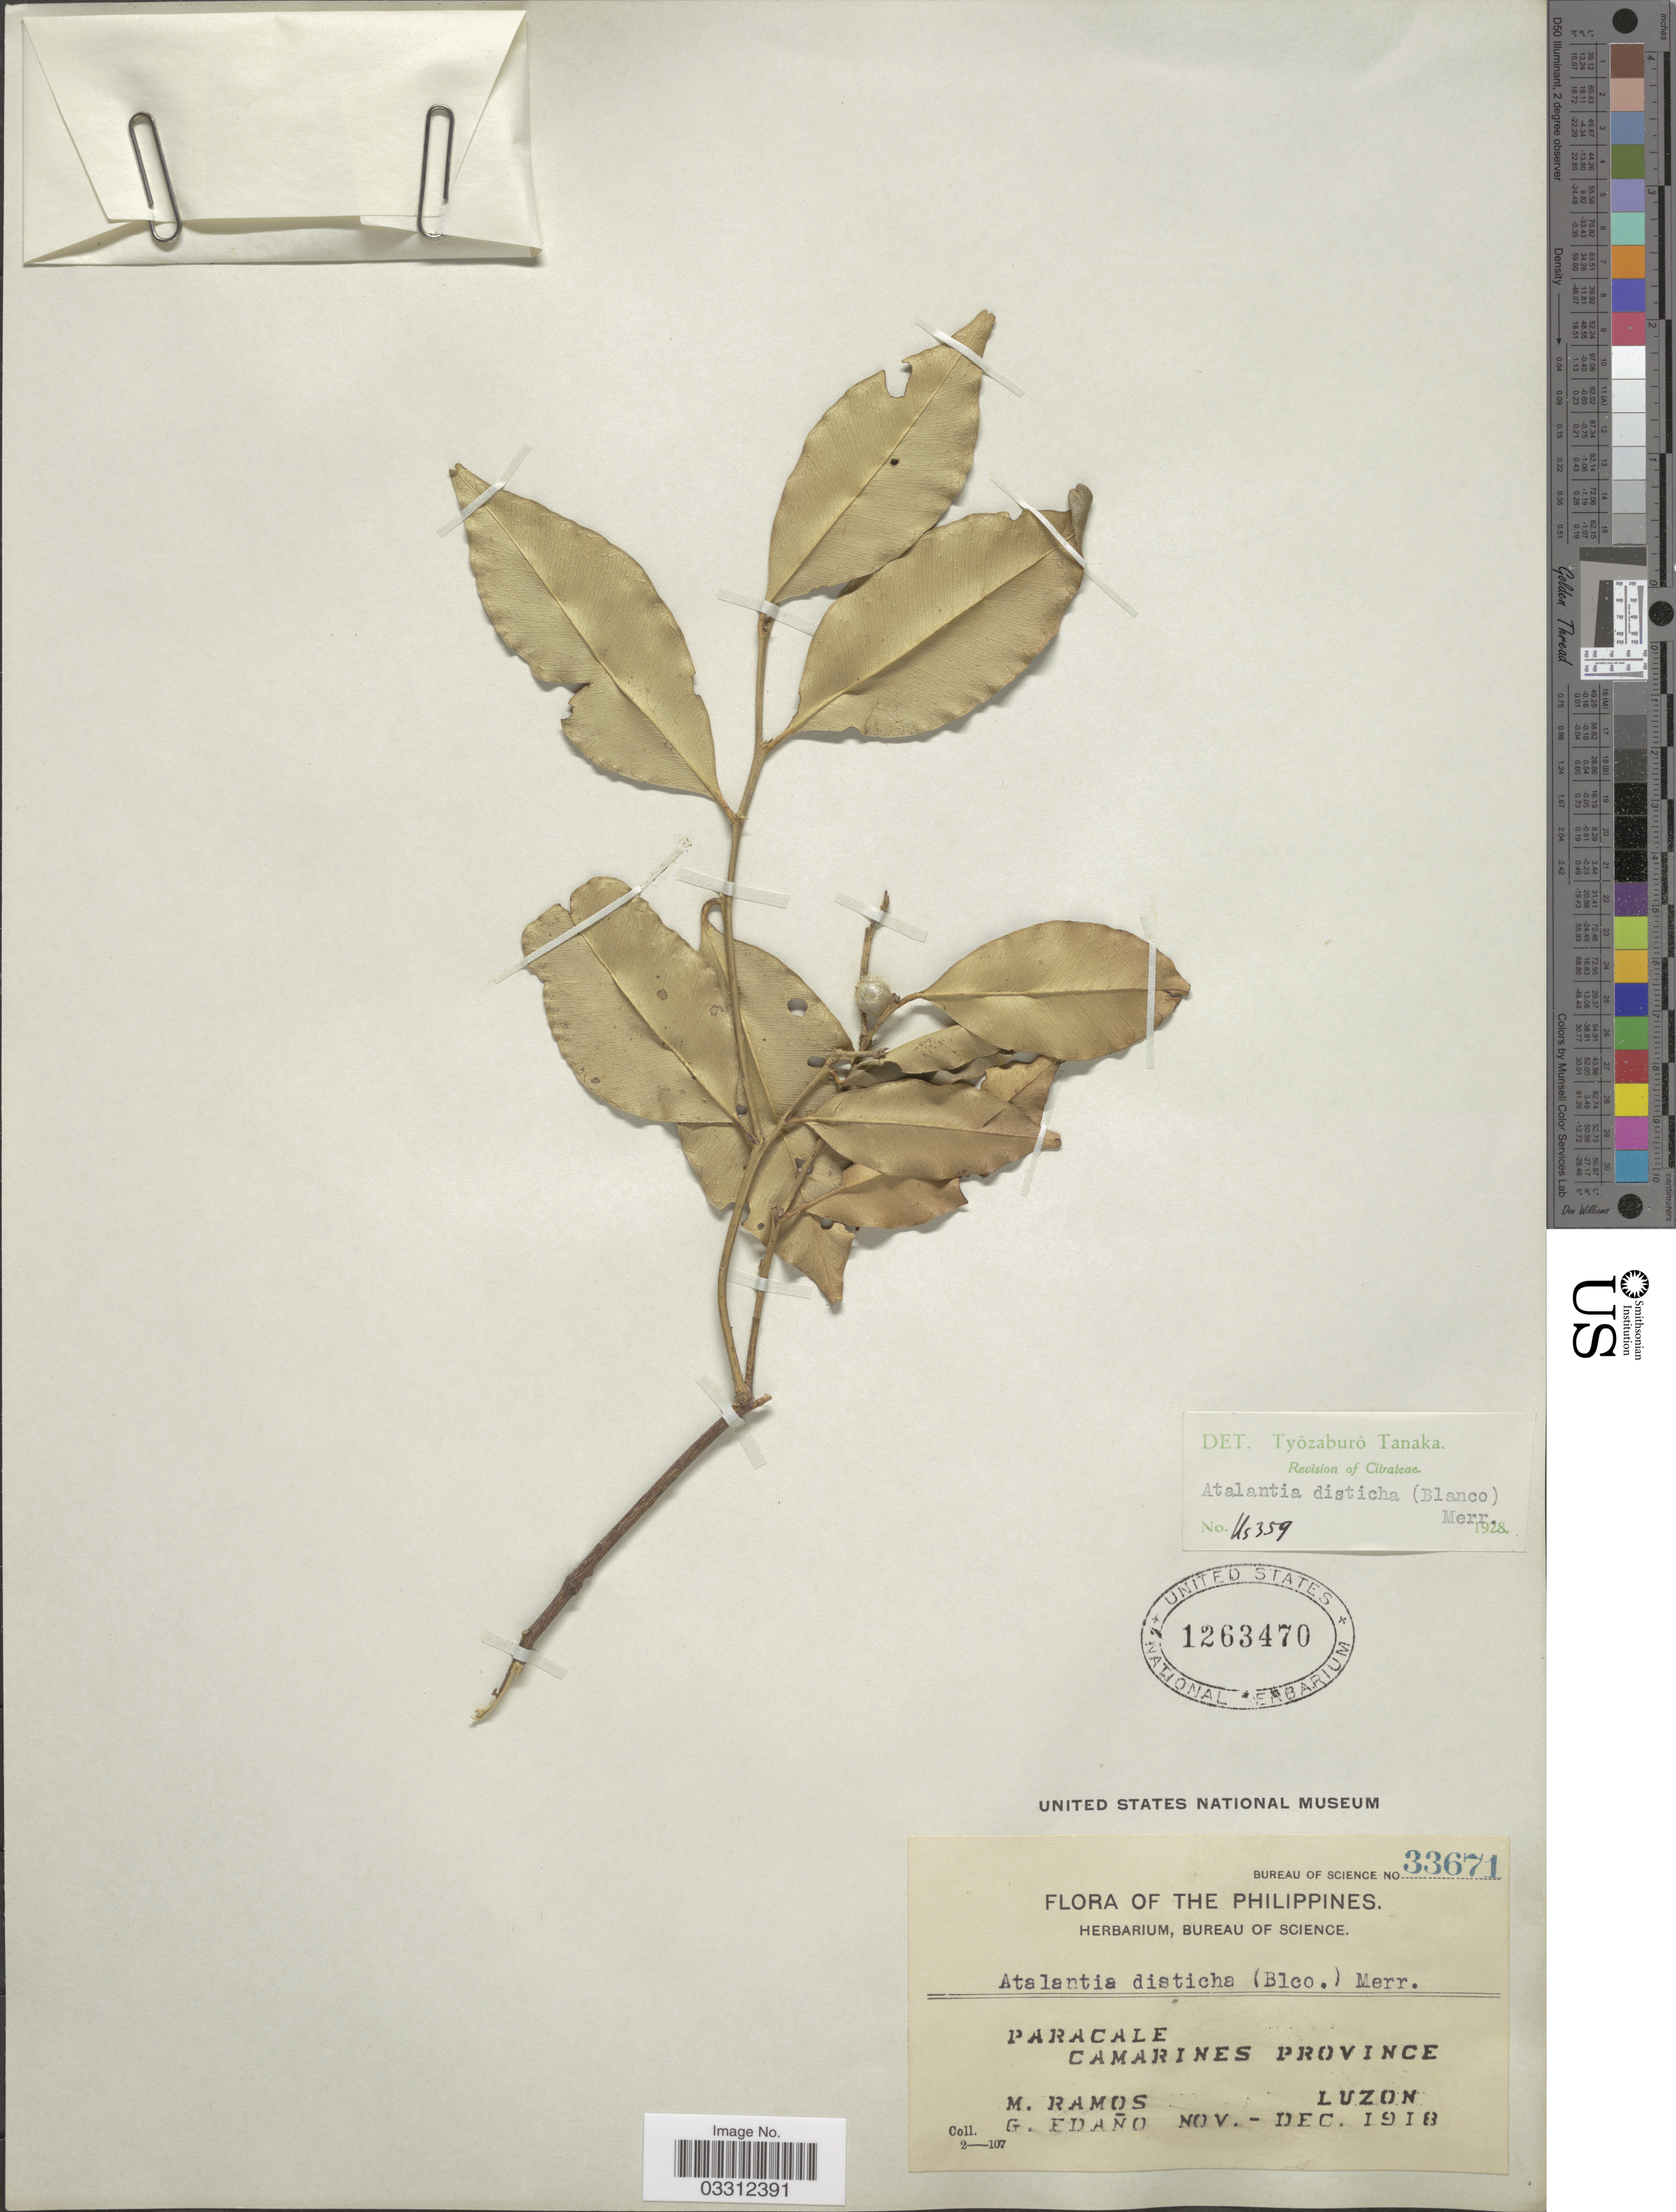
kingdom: Plantae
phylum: Tracheophyta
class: Magnoliopsida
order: Sapindales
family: Rutaceae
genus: Atalantia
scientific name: Atalantia racemosa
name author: Wight ex Hook.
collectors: M. Ramos & G. Edaño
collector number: Bureau of Science 33671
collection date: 1918-11/1918-12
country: Philippines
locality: Paracale. Camarines Province. Luzon.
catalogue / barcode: US 1263470